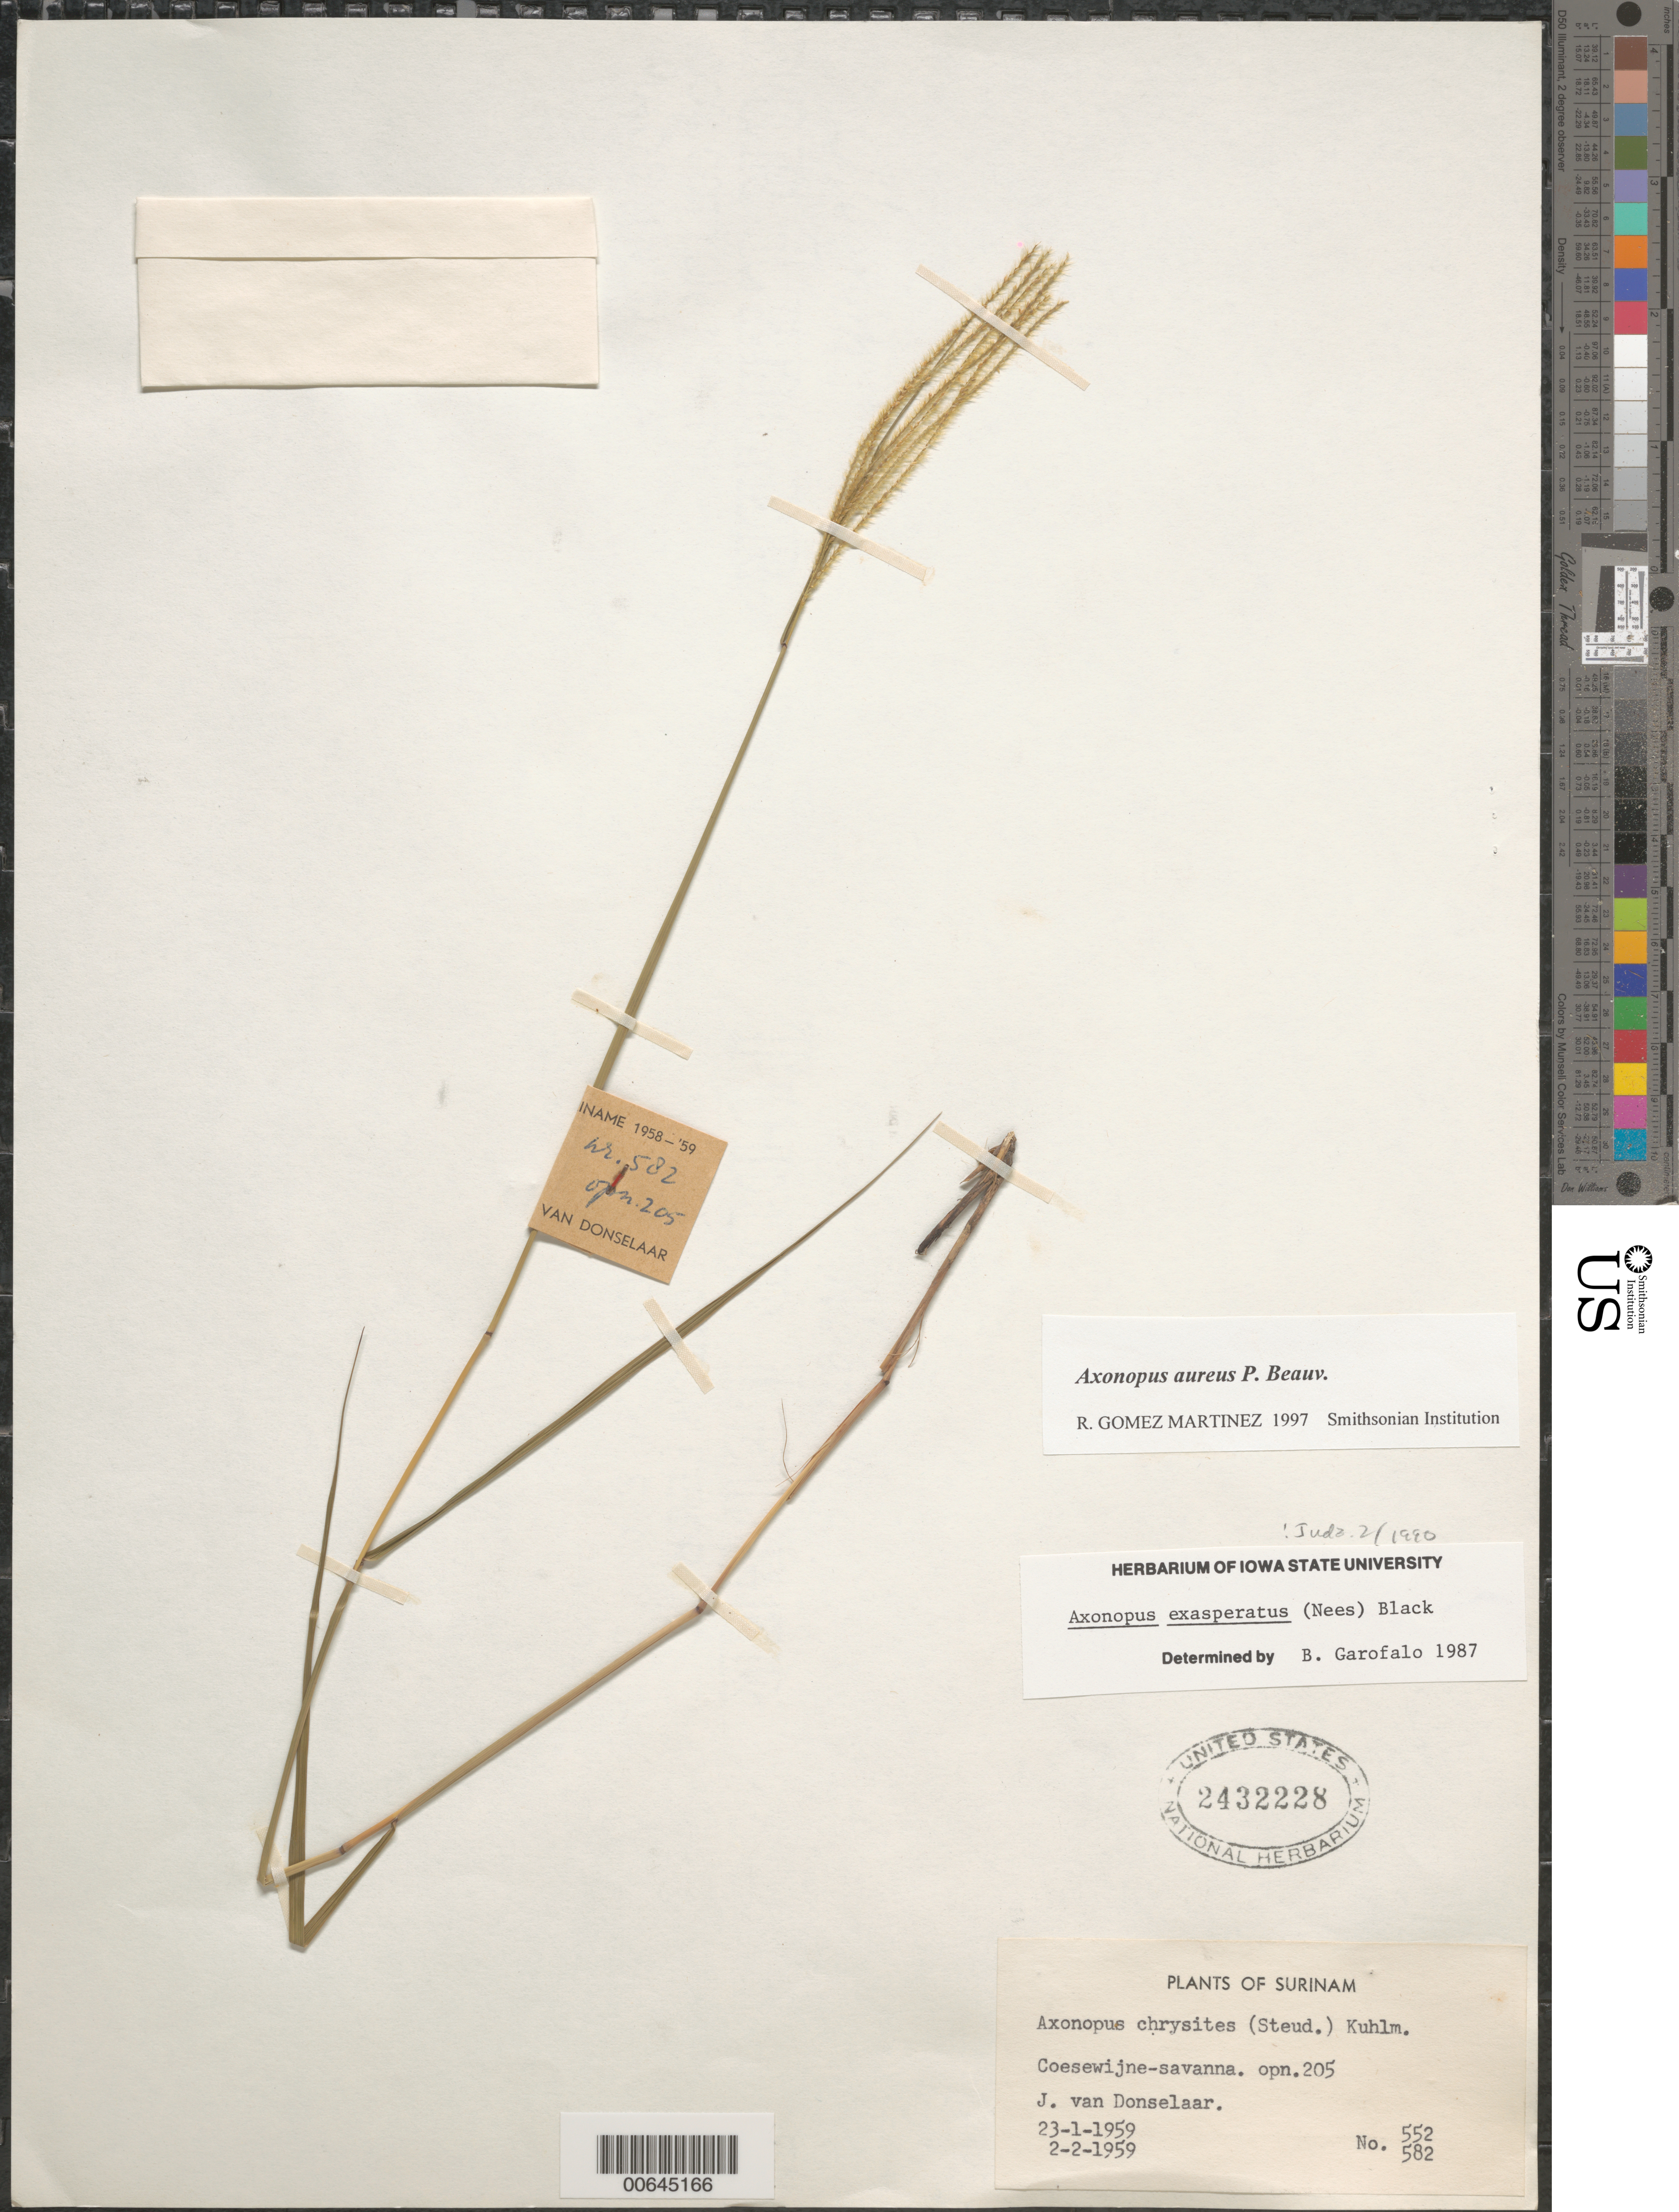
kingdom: Plantae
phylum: Tracheophyta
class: Liliopsida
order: Poales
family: Poaceae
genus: Axonopus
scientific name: Axonopus aureus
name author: P. Beauv.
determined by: Gomez Martinez, R.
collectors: J. Donselaar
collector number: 552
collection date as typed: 23-Jan-59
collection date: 1959-01-23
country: Suriname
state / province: Saramacca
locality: Coesewijne Savanna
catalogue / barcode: US 2432228